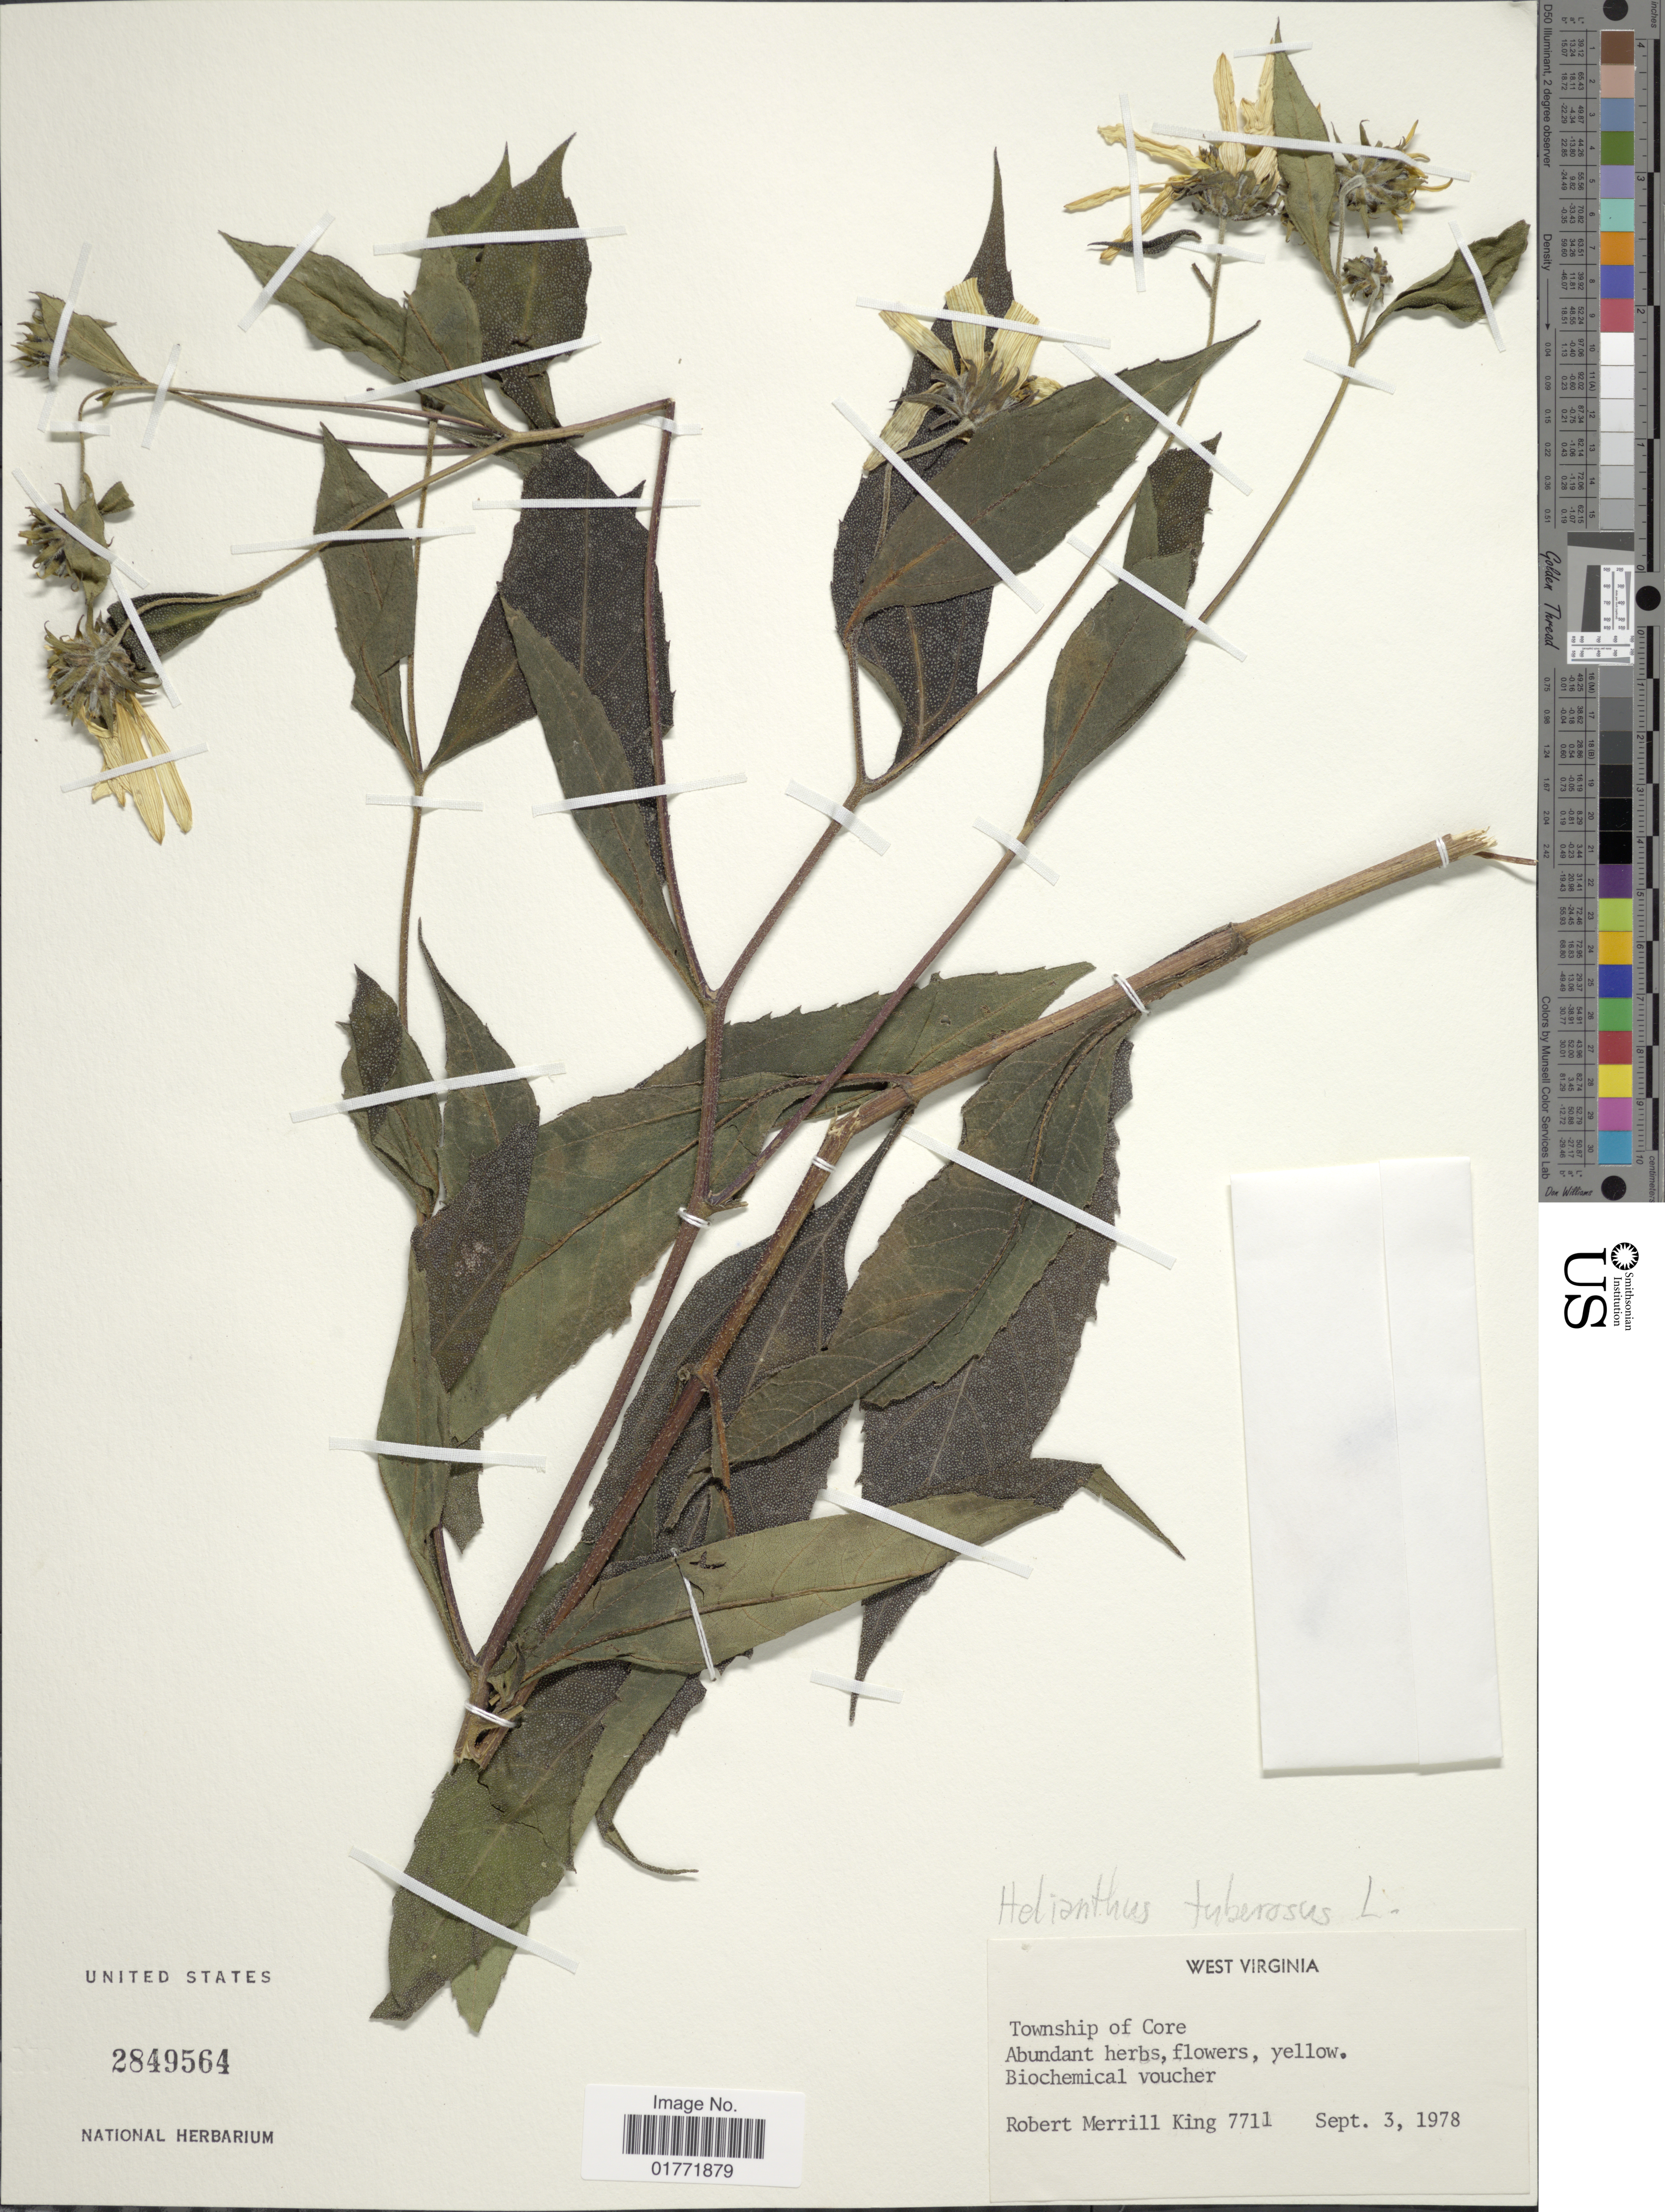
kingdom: Plantae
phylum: Tracheophyta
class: Magnoliopsida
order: Asterales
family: Asteraceae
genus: Helianthus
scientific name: Helianthus tuberosus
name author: L.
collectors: R. M. King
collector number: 7711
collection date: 1978-09-03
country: United States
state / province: West Virginia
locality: West Virginia, Township of Core.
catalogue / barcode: US 2849564